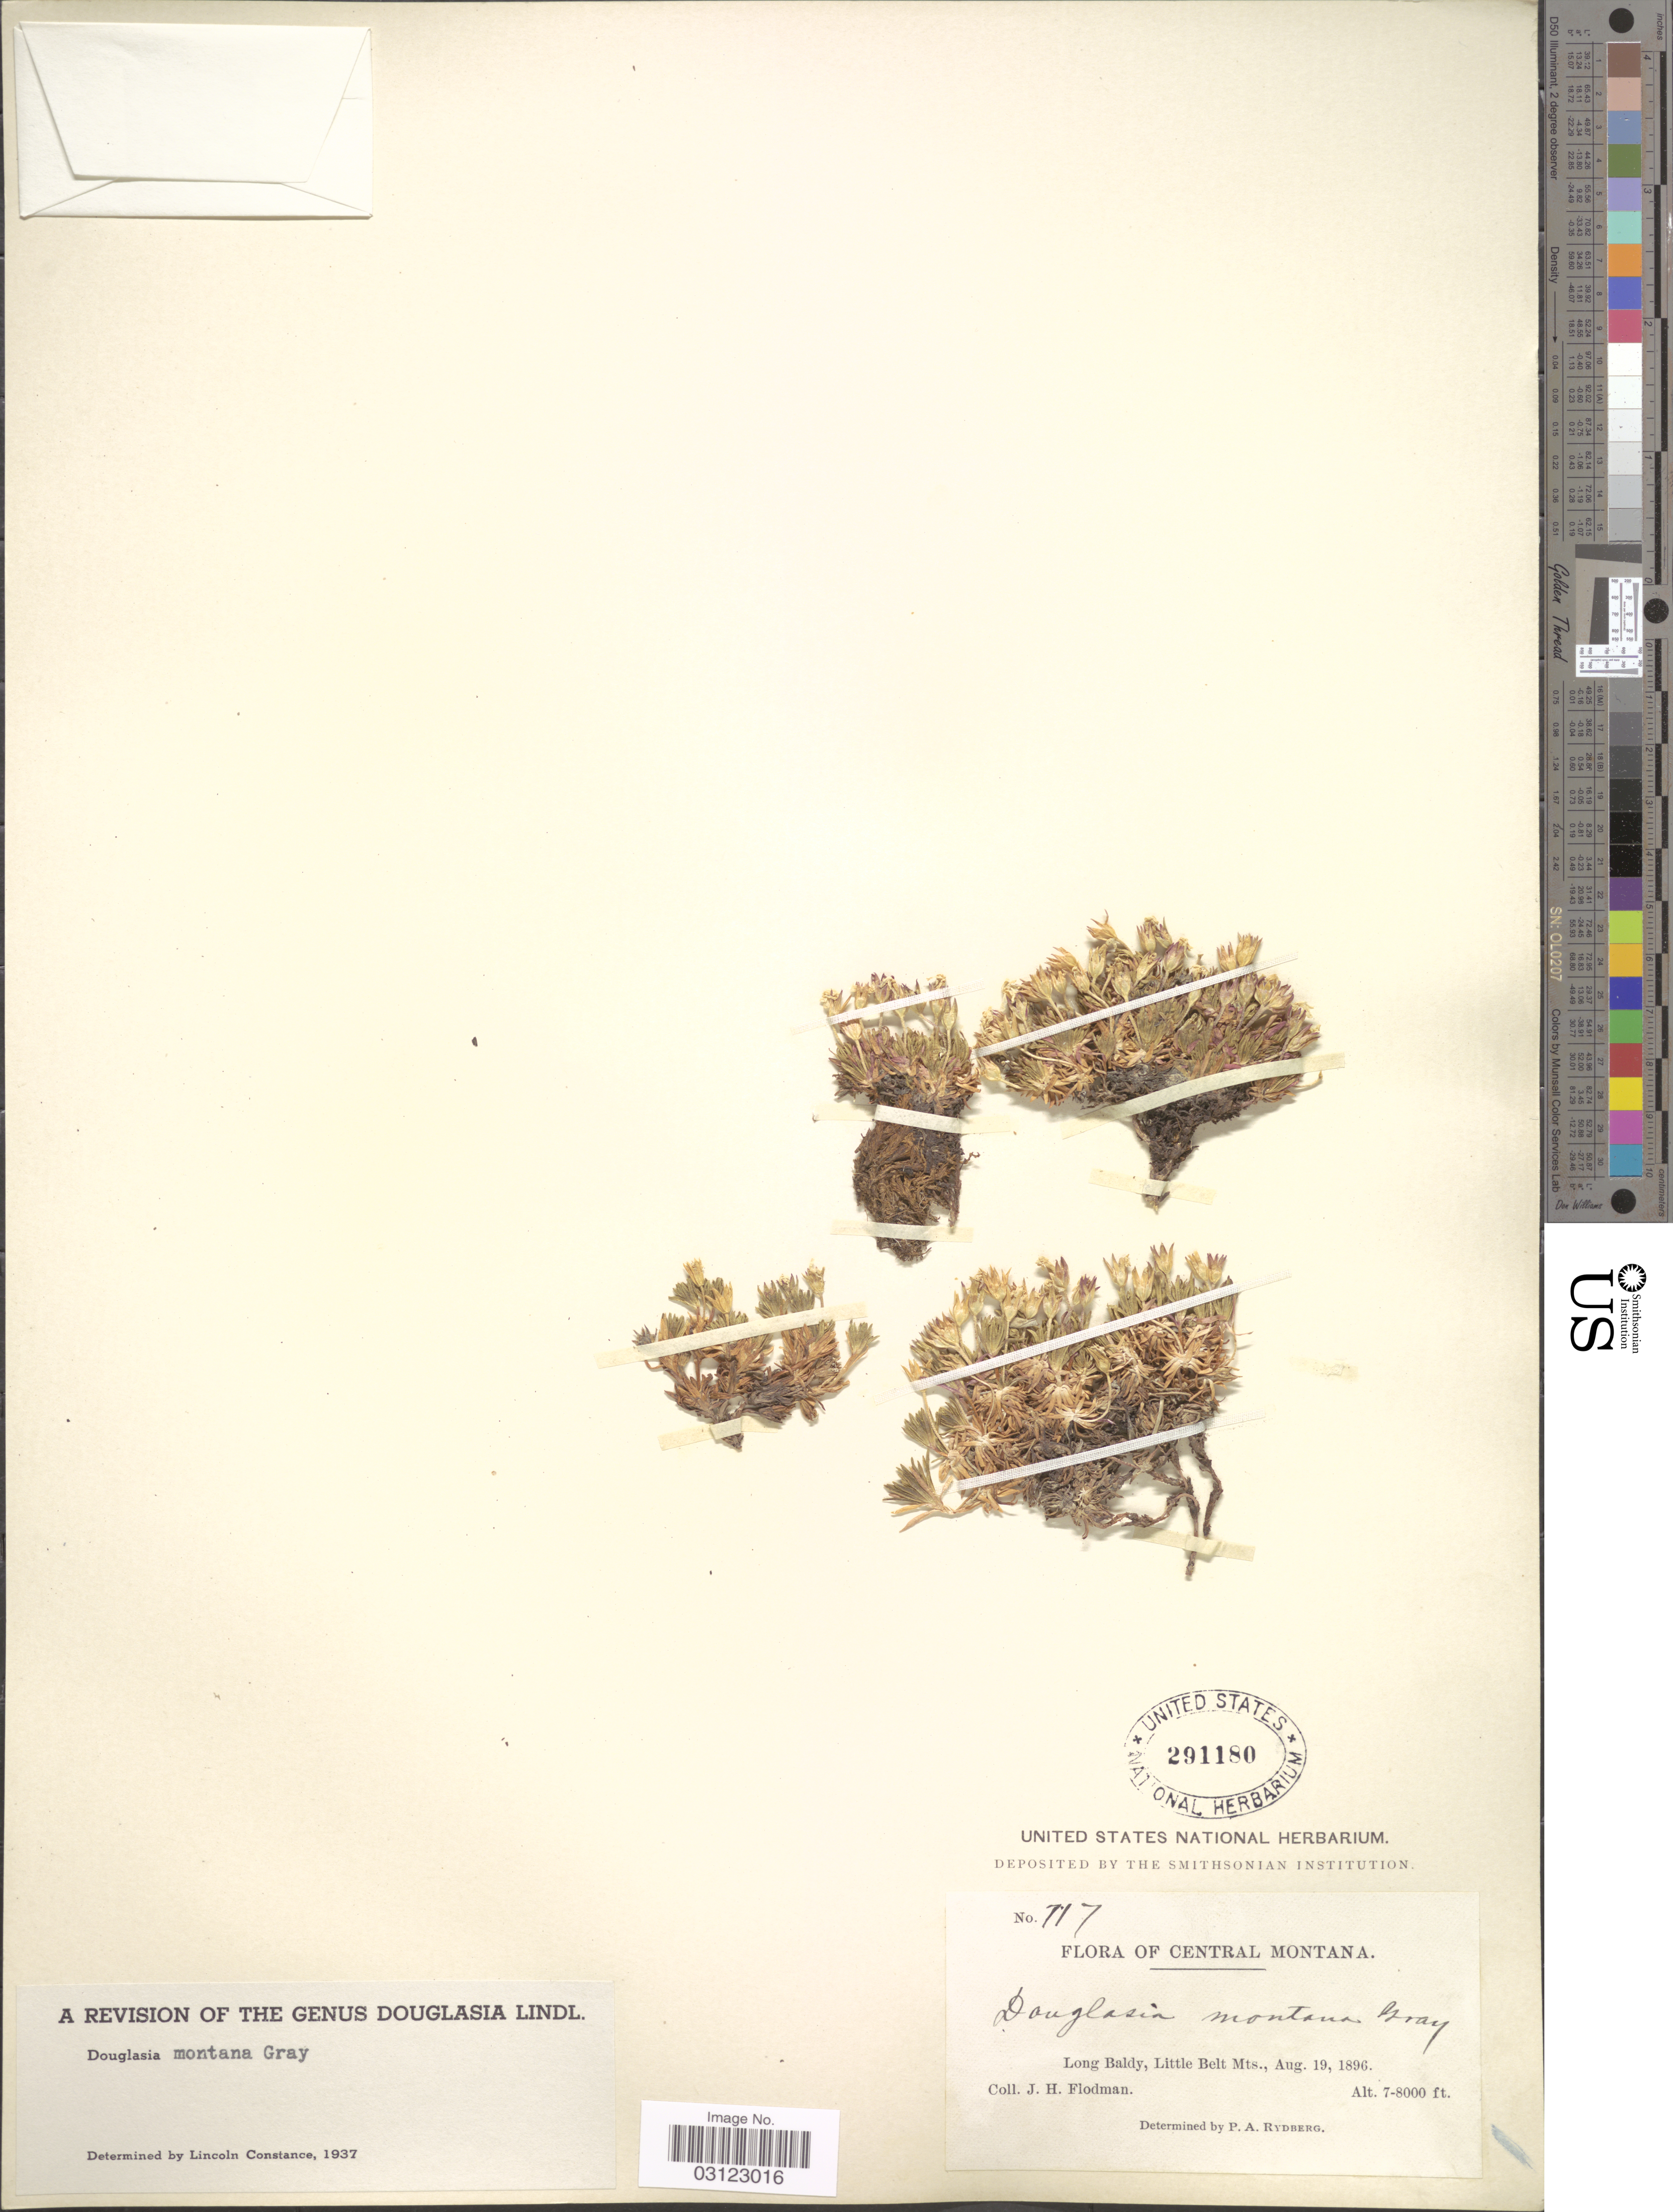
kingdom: Plantae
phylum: Tracheophyta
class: Magnoliopsida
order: Ericales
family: Primulaceae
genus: Douglasia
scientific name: Douglasia montana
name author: A. Gray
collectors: J. Flodman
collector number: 717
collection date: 1896-08-19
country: United States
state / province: Montana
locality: Central Montana. Long Baldy, Little Belt Mts.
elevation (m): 2134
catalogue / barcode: US 291180